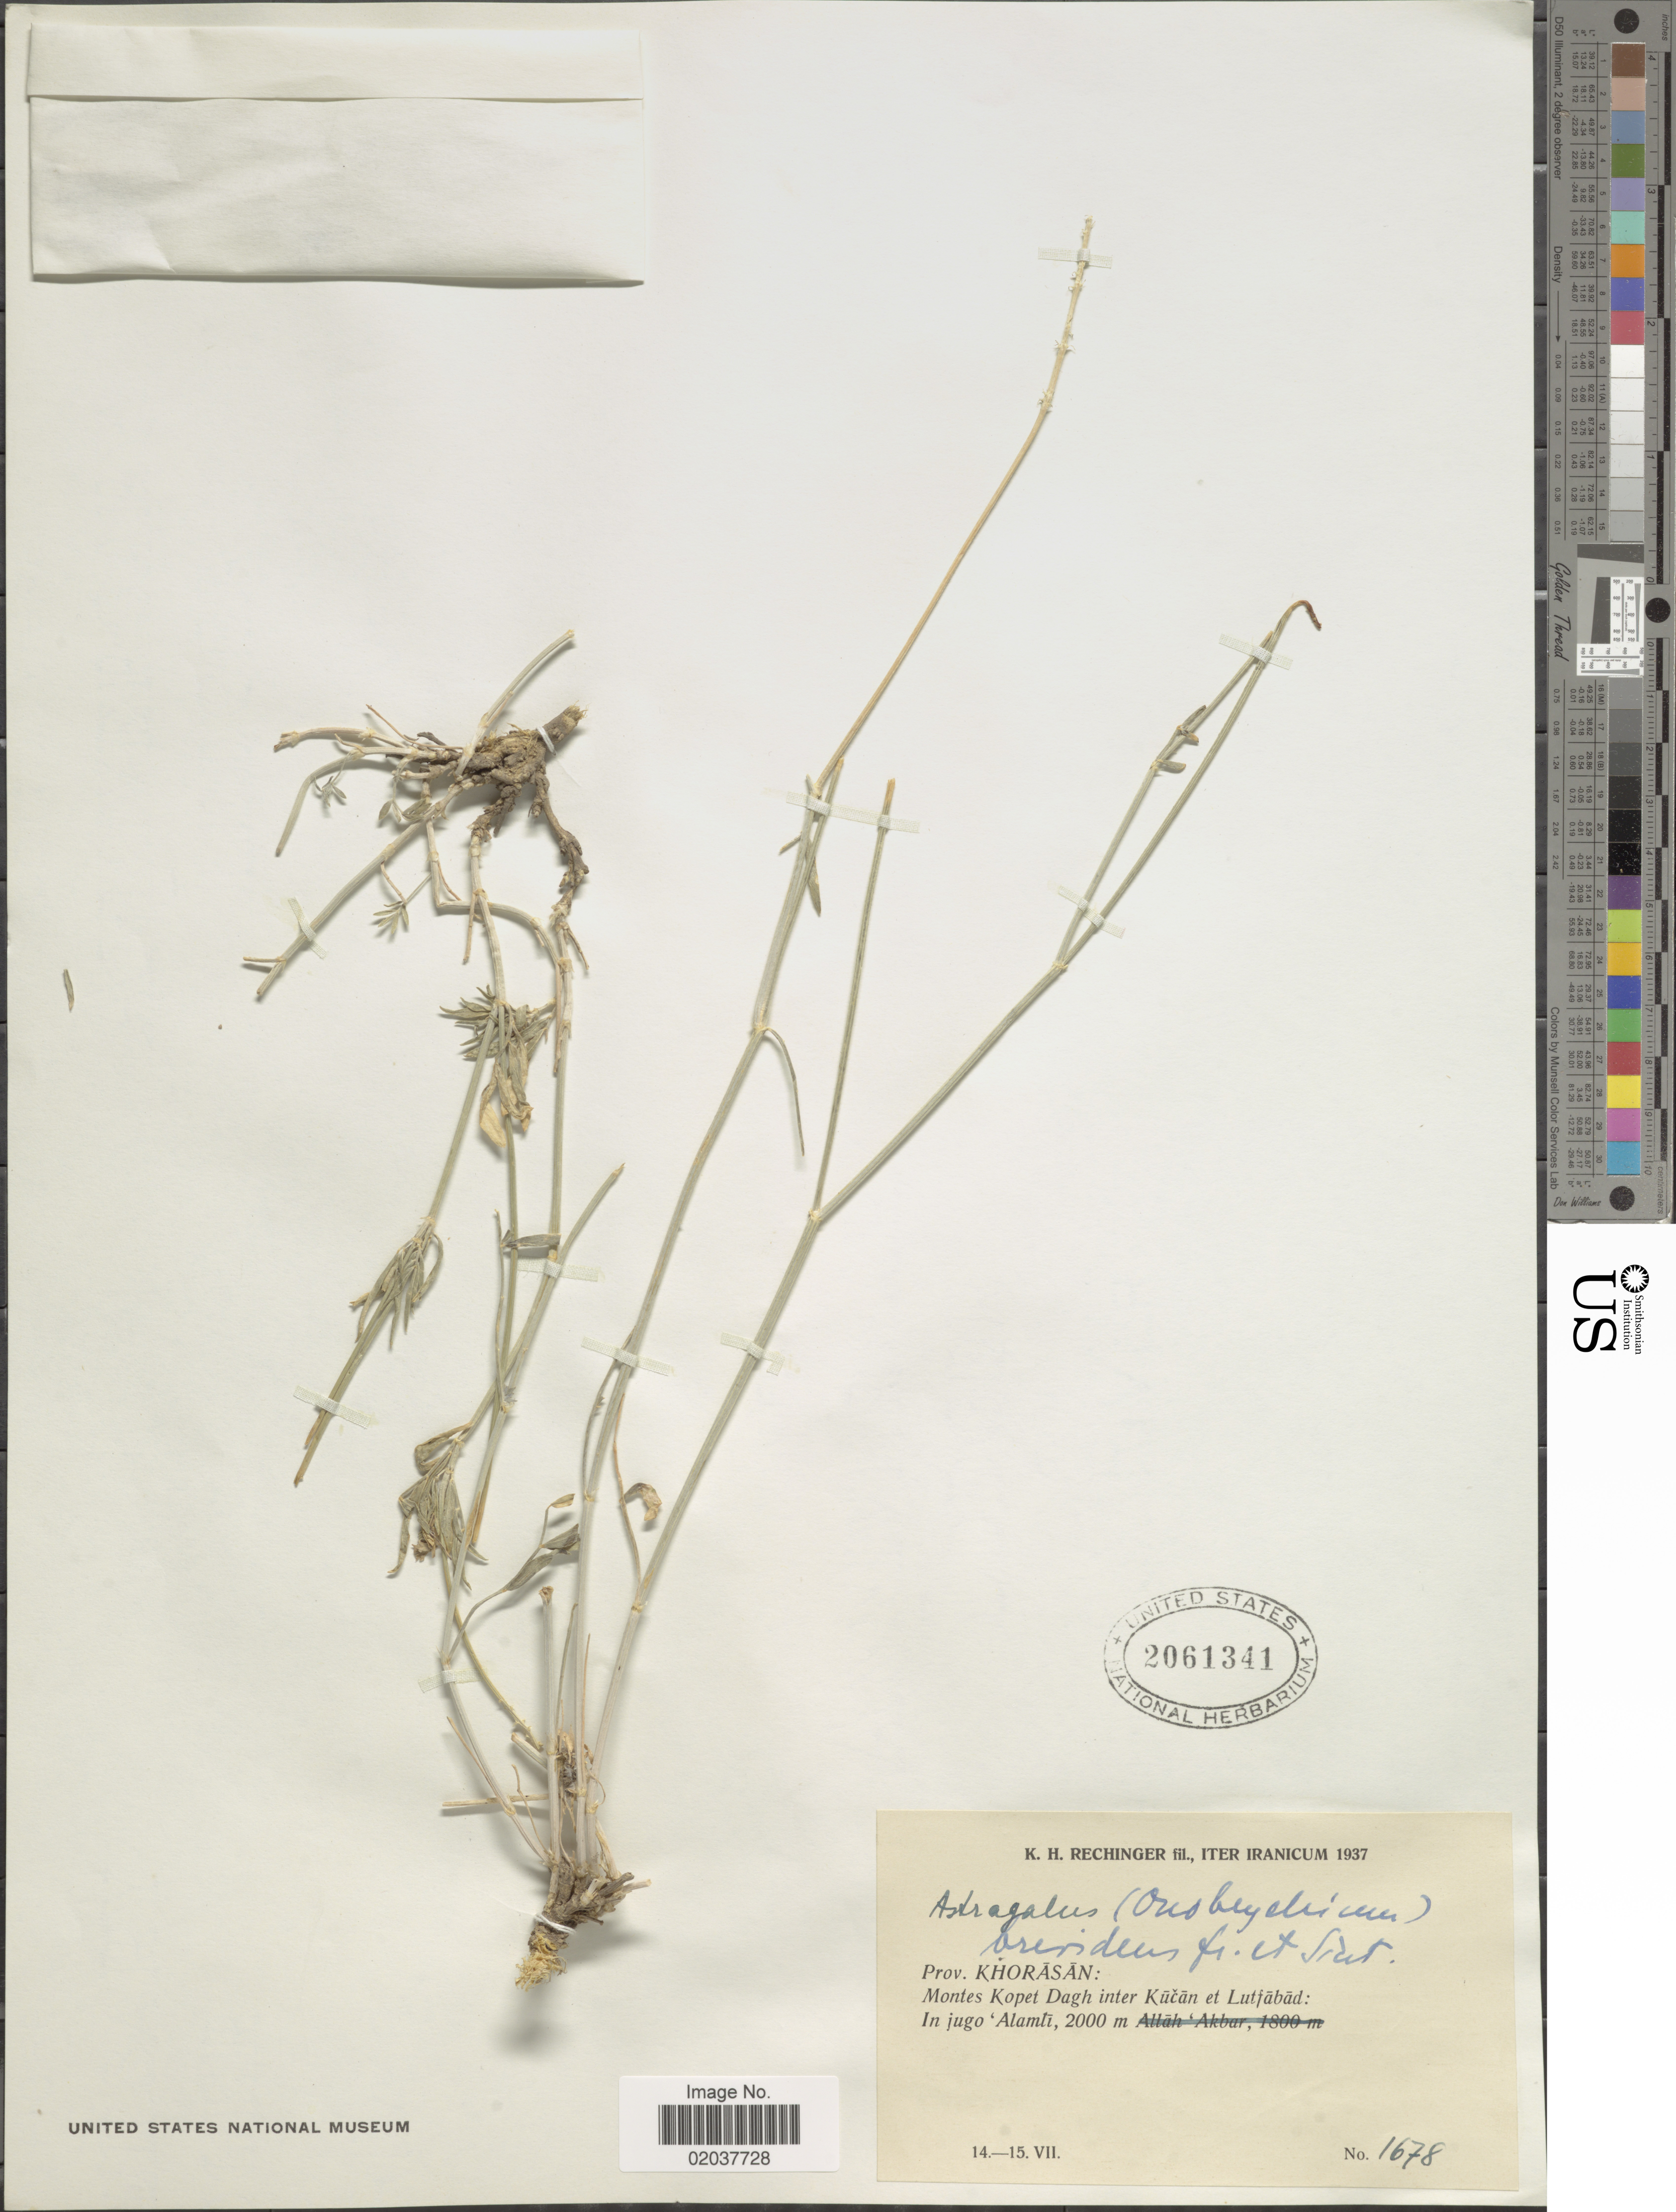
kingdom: Plantae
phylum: Tracheophyta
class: Magnoliopsida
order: Fabales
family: Fabaceae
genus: Astragalus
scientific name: Astragalus brevidens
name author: Freyn & Sint.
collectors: K. H. Rechinger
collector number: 1678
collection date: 1937-07-14/1937-07-15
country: Iran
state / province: Khorasan [obsolete]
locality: Montes Kopet Dagh inter Kucan et Lutfabad, jugo Alamti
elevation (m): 2000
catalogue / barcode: US 2061341